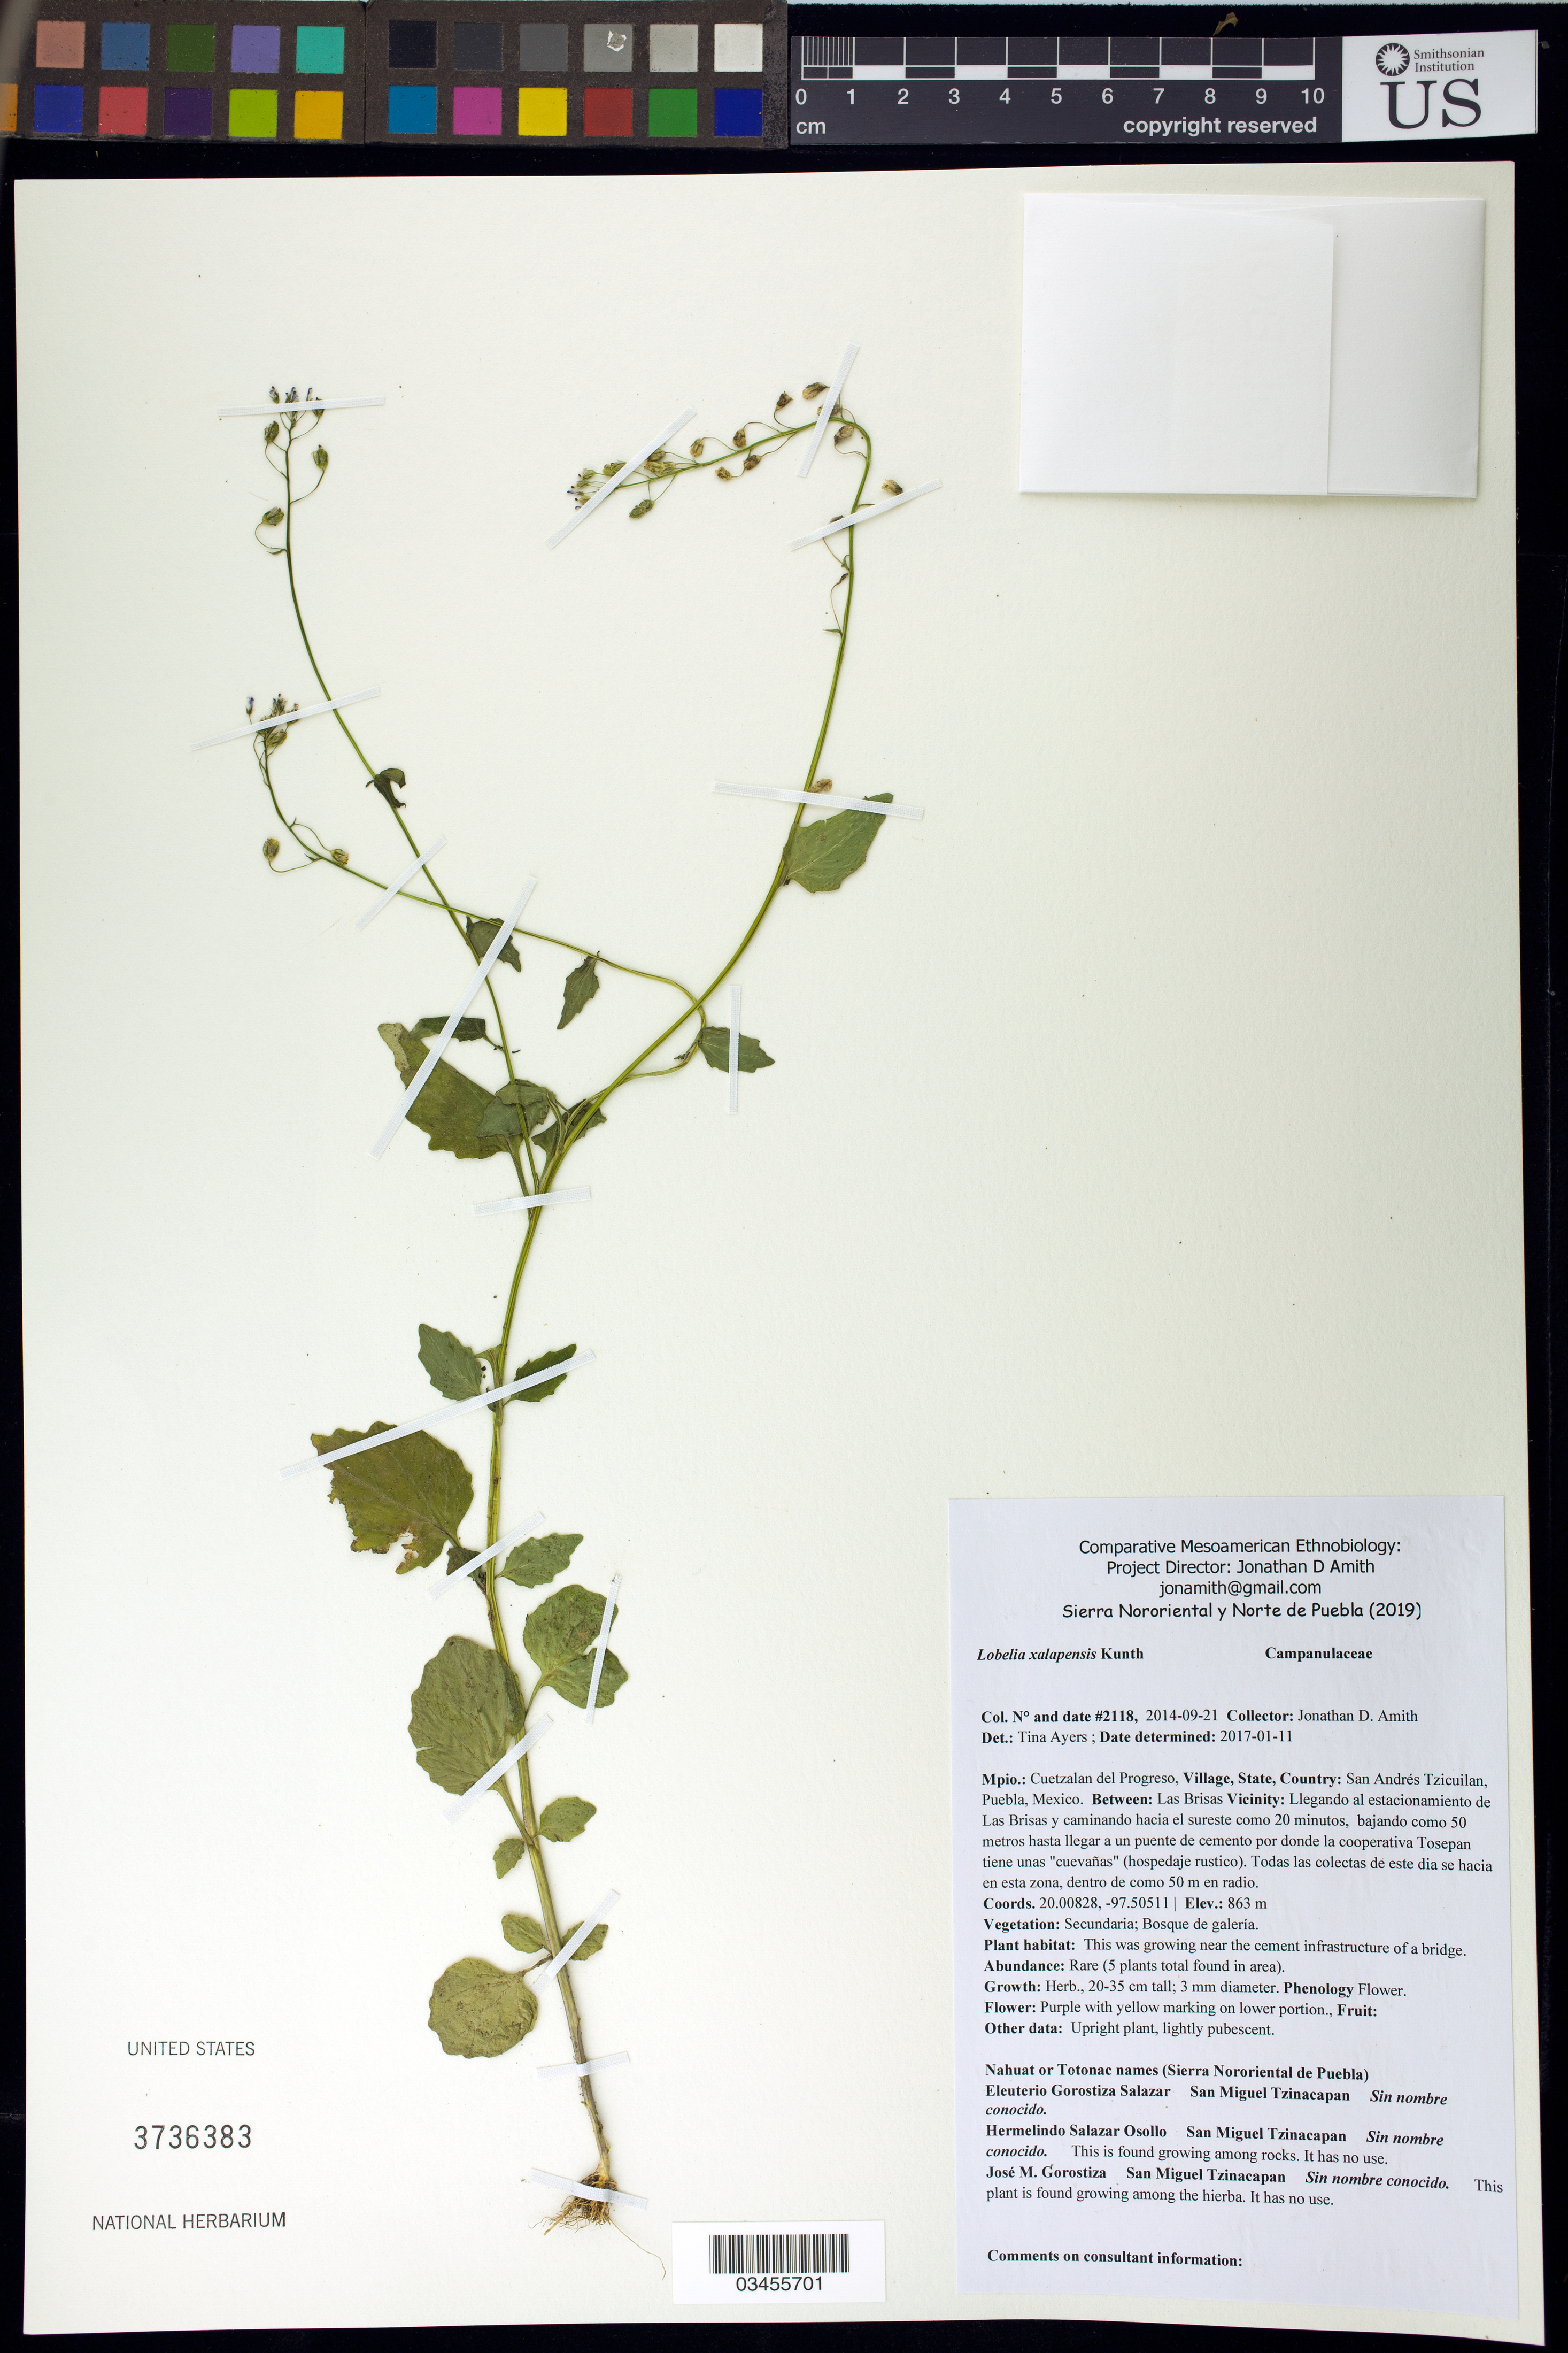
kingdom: Plantae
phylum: Tracheophyta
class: Magnoliopsida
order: Asterales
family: Campanulaceae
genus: Lobelia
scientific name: Lobelia xalapensis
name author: Kunth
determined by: Ayers, Tina J.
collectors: J. D. Amith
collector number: JDA_02118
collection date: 2014-09-21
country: México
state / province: Puebla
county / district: Cuetzalan del Progreso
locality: PUEBLO: San Andrés Tzicuilan; LOCALIDAD EXACTA: Llegando al estacionamiento de Las Brisas y caminando hacia el sureste como 20 minutos, bajando como 50 metros hasta llegar a un puente de cemento por donde la cooperativa Tosepan tiene unas "cuevañas" (hosp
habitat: Gallery forest. This was growing near the cement infrastructure of a bridge.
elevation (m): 863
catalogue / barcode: US 3736383